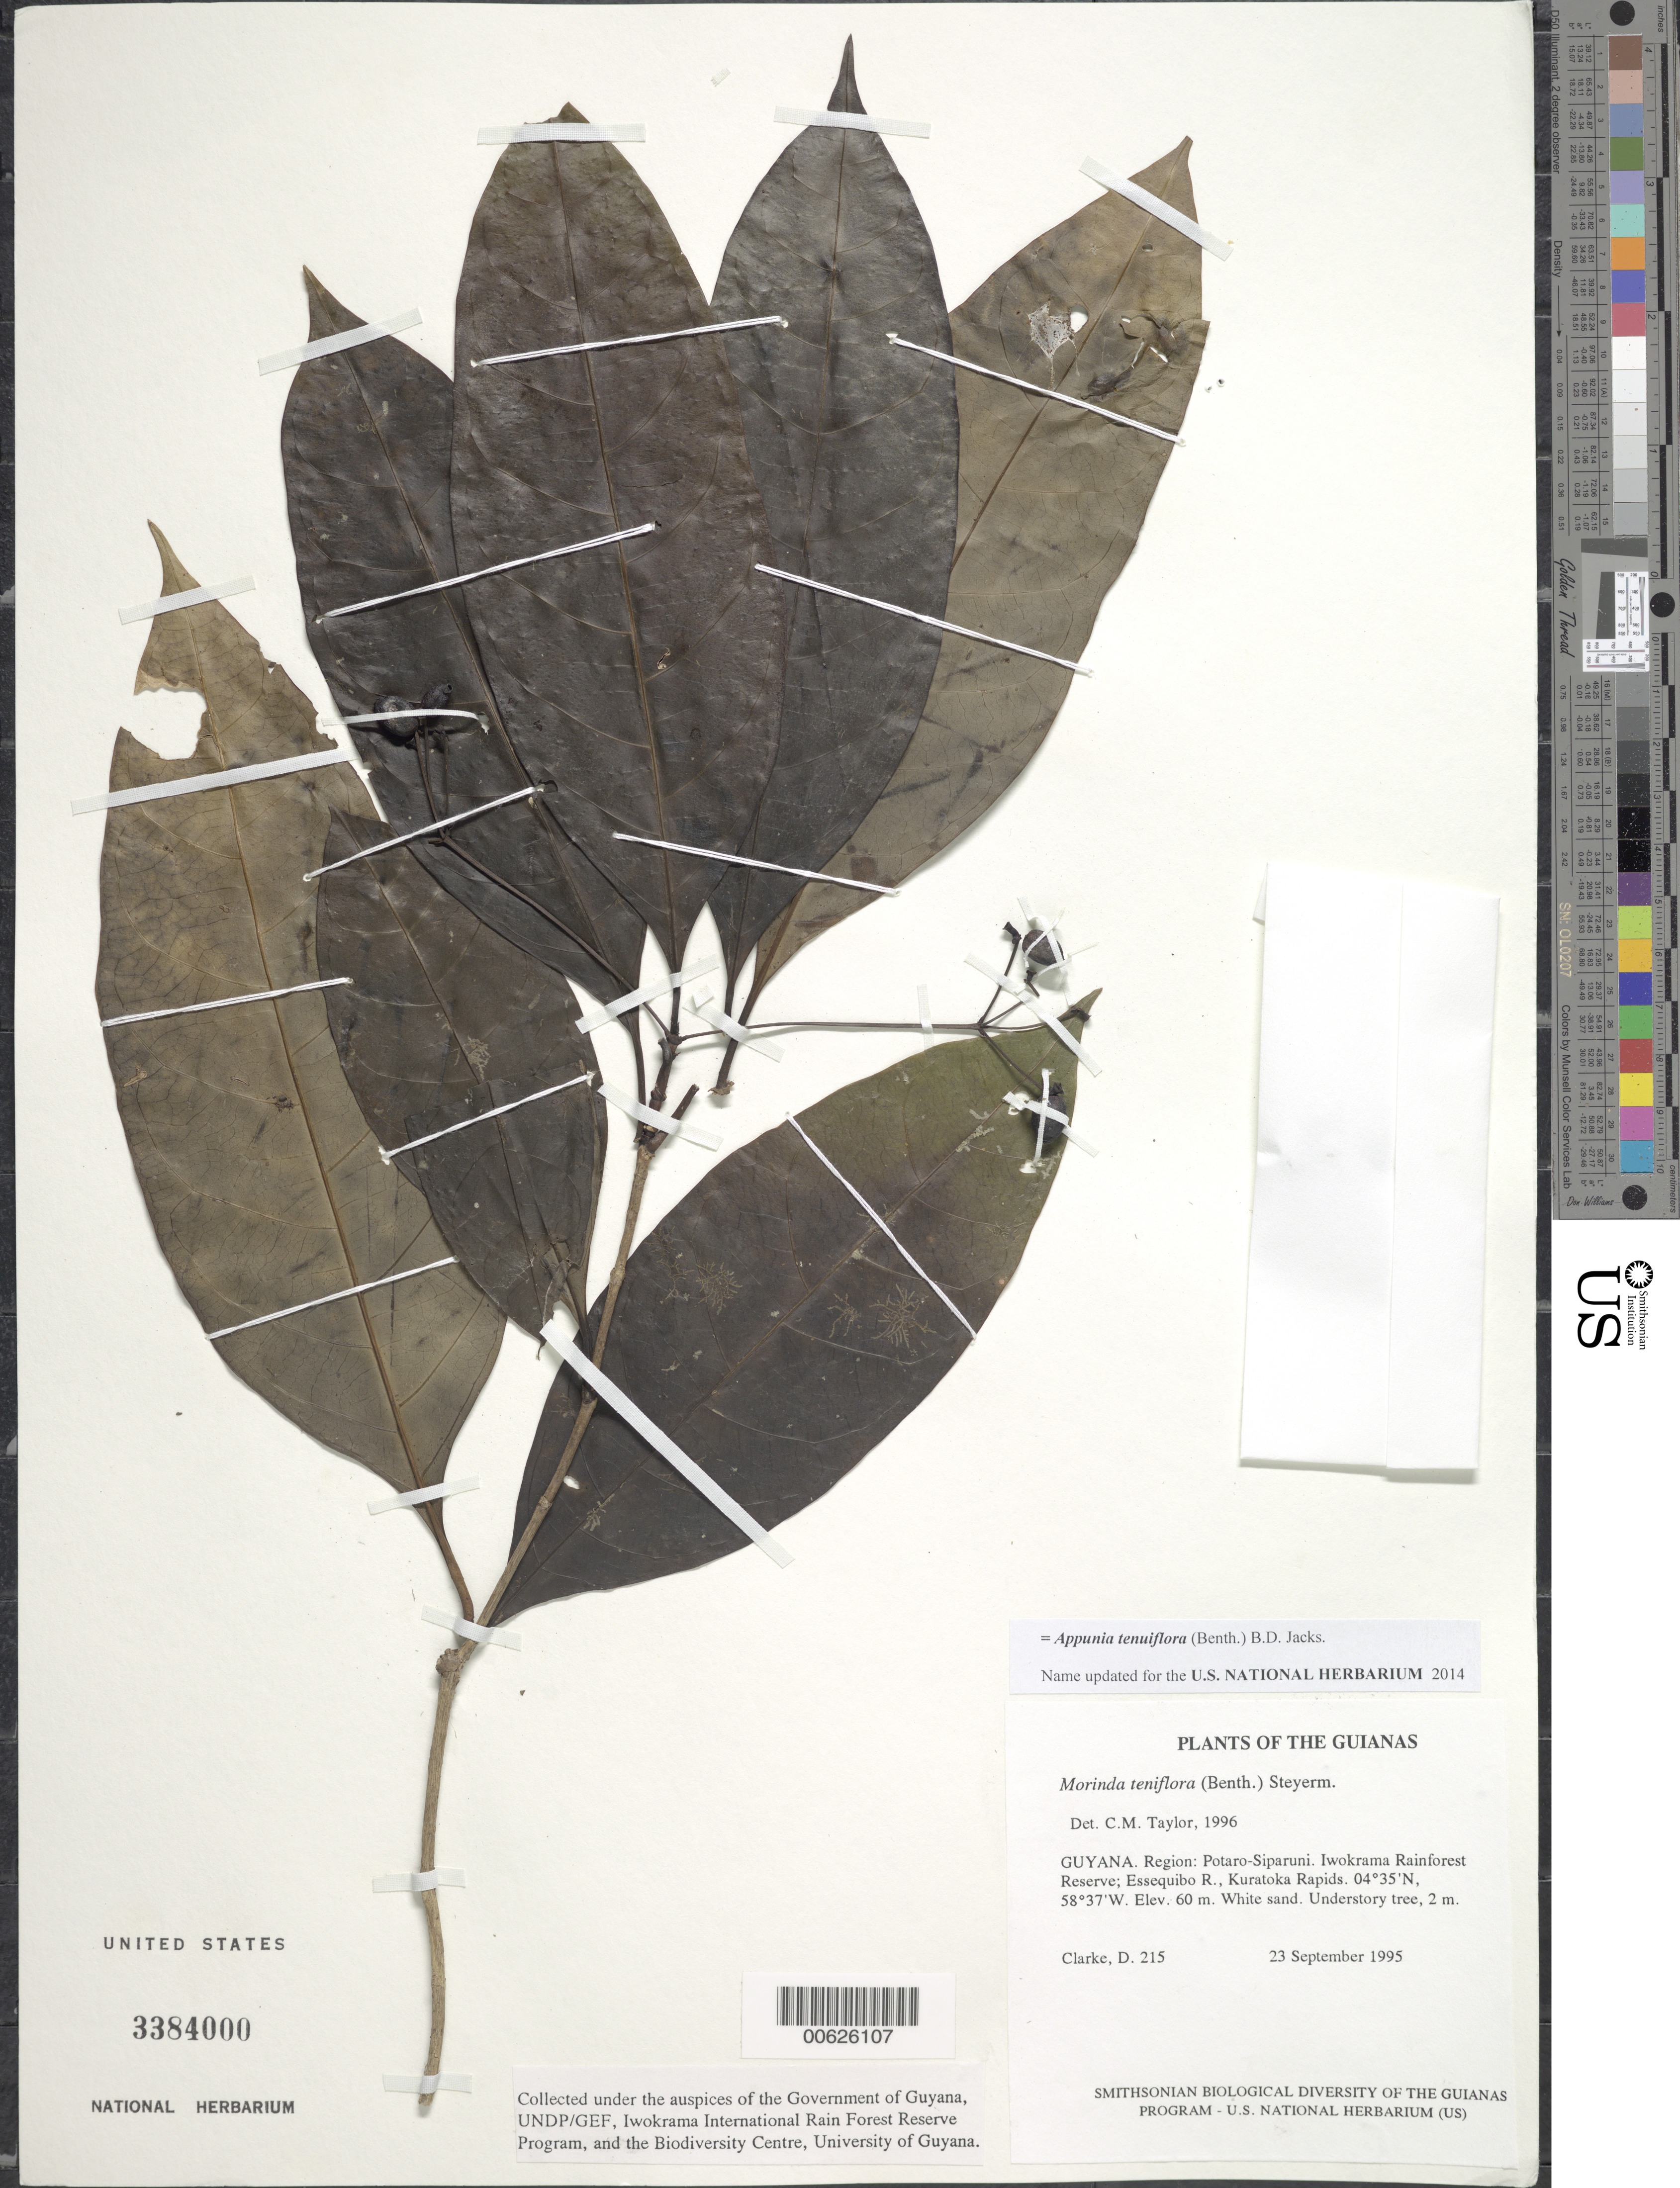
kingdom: Plantae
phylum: Tracheophyta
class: Magnoliopsida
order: Gentianales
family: Rubiaceae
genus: Appunia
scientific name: Appunia tenuiflora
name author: (Benth.) Hook. f. ex B.D. Jacks.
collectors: H. D. Clarke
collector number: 215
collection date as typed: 23 September 1995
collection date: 1995-09-23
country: Guyana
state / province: Potaro-Siparuni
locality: Iwokrama Rainforest Reserve; Essequibo R., Kuratoka Rapids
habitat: White sand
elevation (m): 60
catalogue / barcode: US 3384000